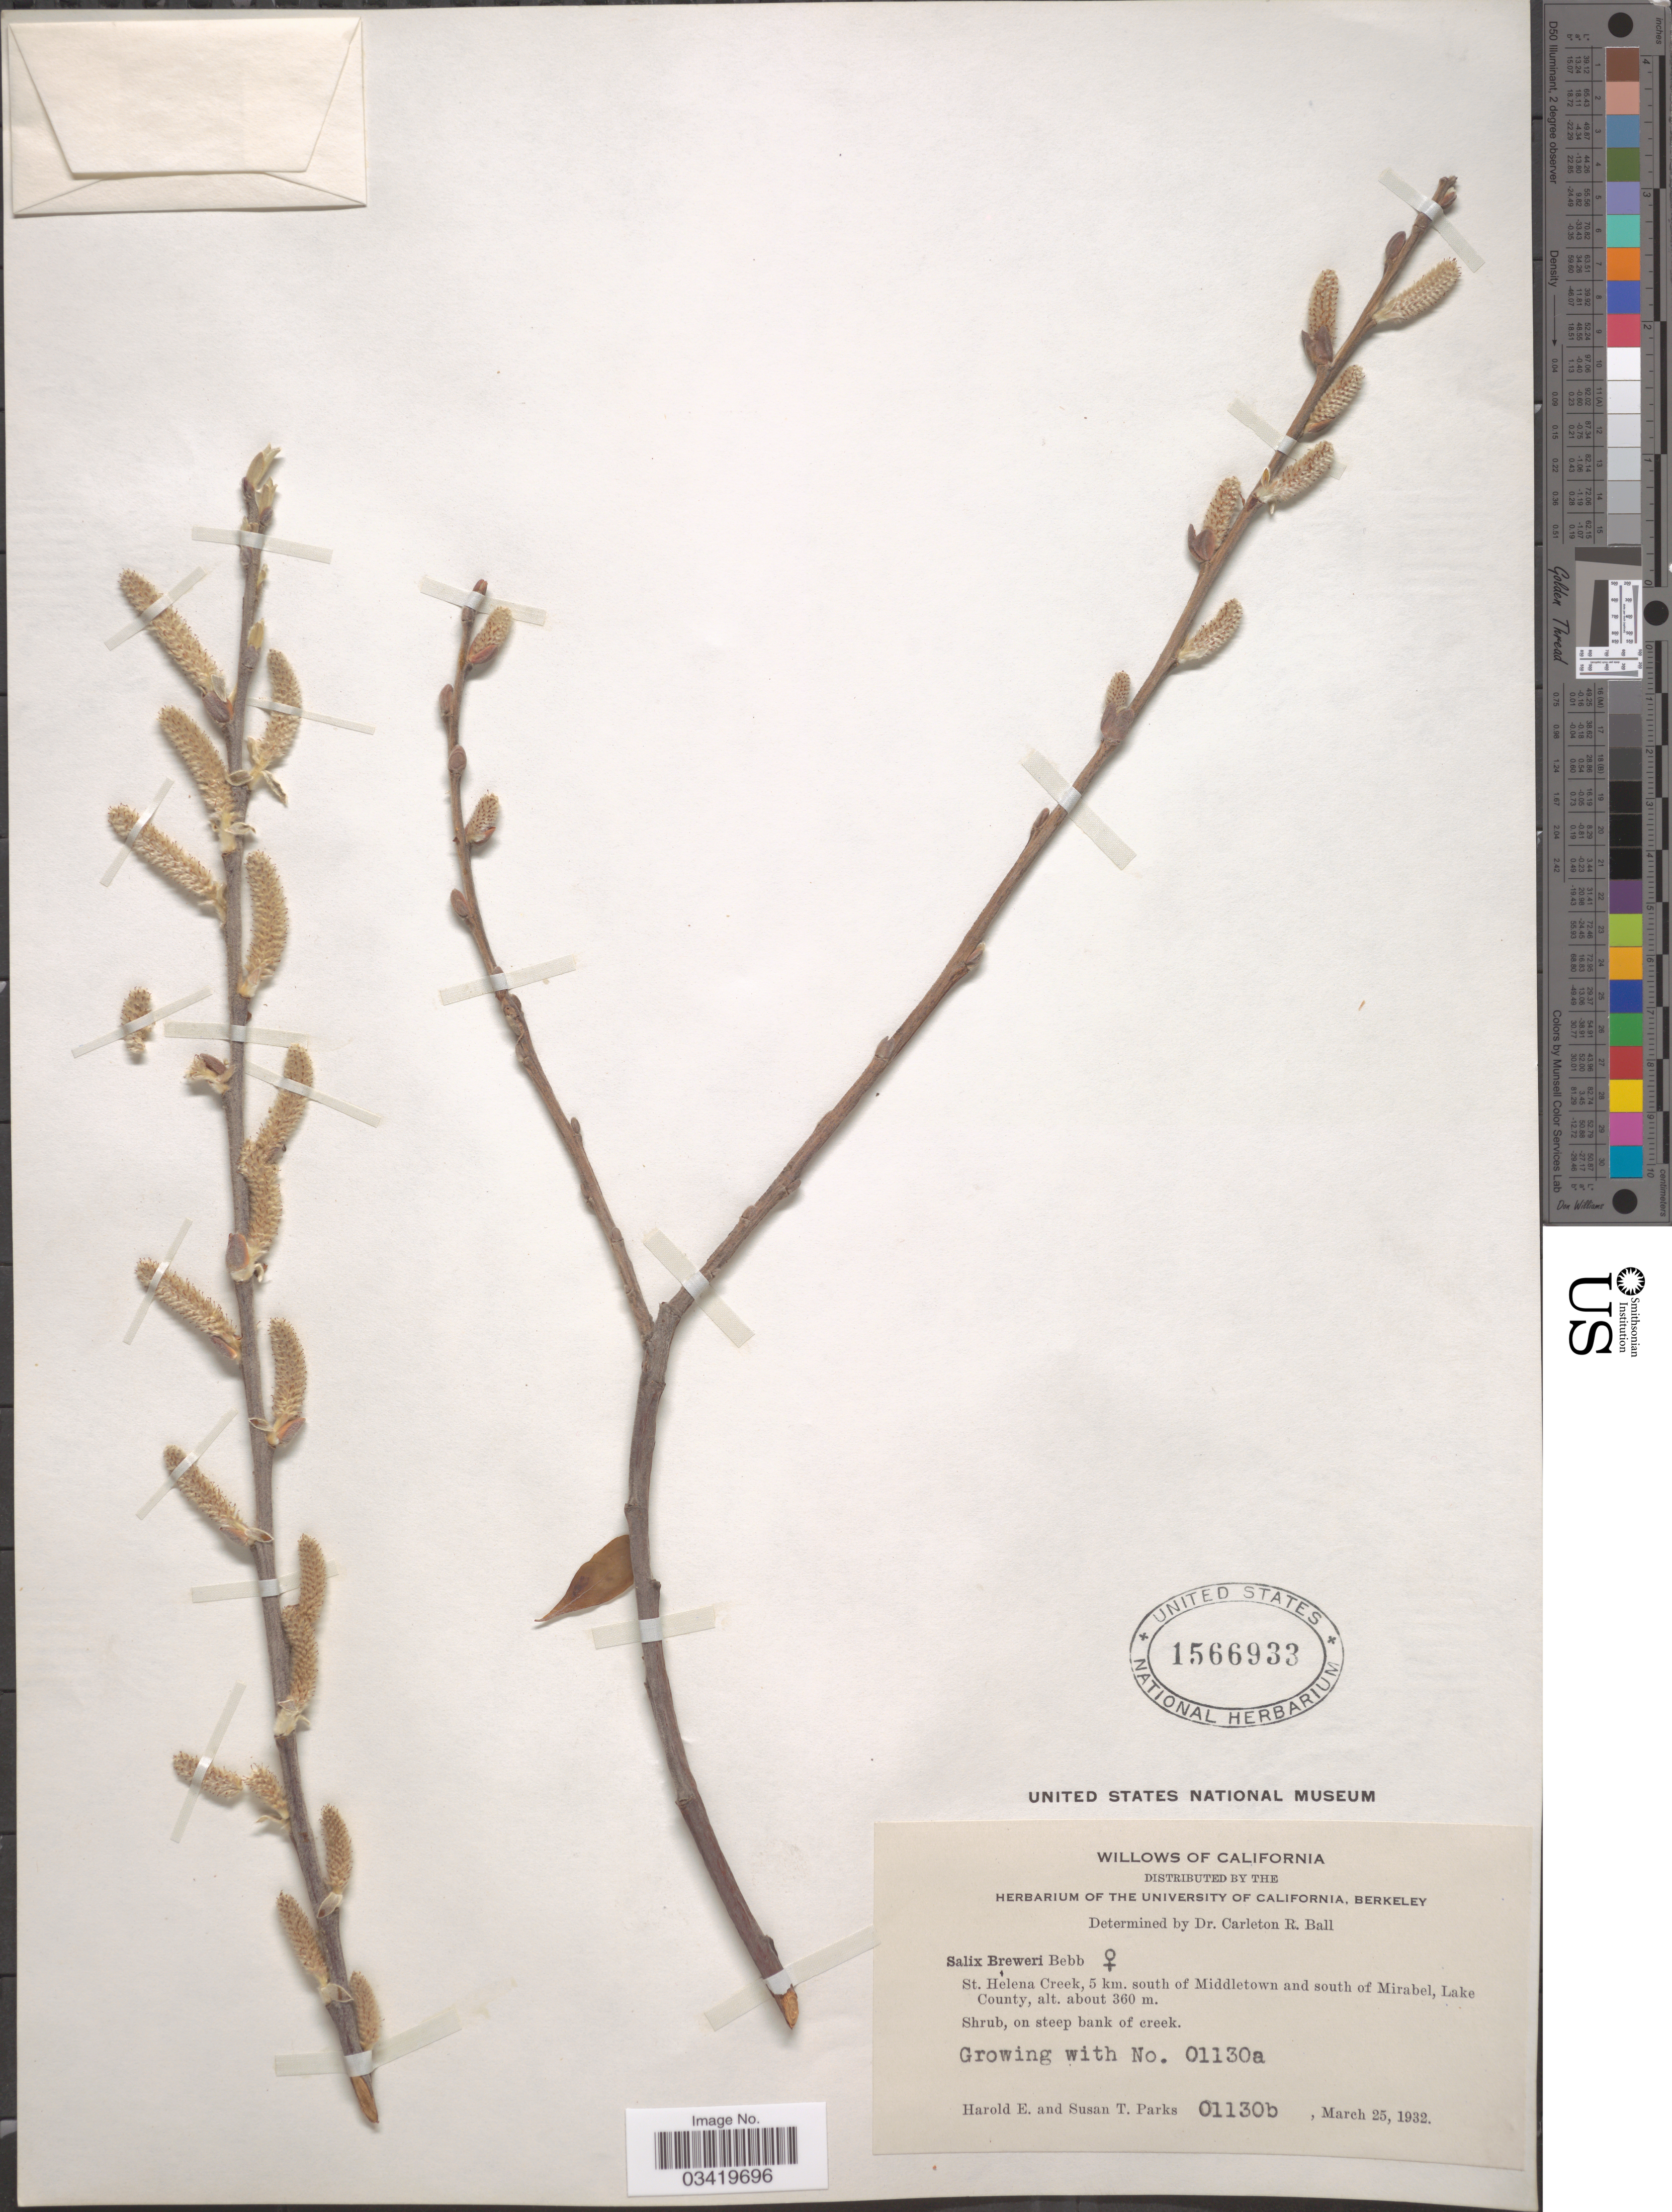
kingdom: Plantae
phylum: Tracheophyta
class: Magnoliopsida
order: Malpighiales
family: Salicaceae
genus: Salix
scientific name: Salix breweri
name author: Bebb in S. Watson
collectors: H. E. Parks & S. Parks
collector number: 01130b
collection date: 1932-03-25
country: United States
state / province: California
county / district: Lake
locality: St. Helena Creek, 5 km. south of Middletown and south of Mirabel, Lake County.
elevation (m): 360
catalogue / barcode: US 1566933